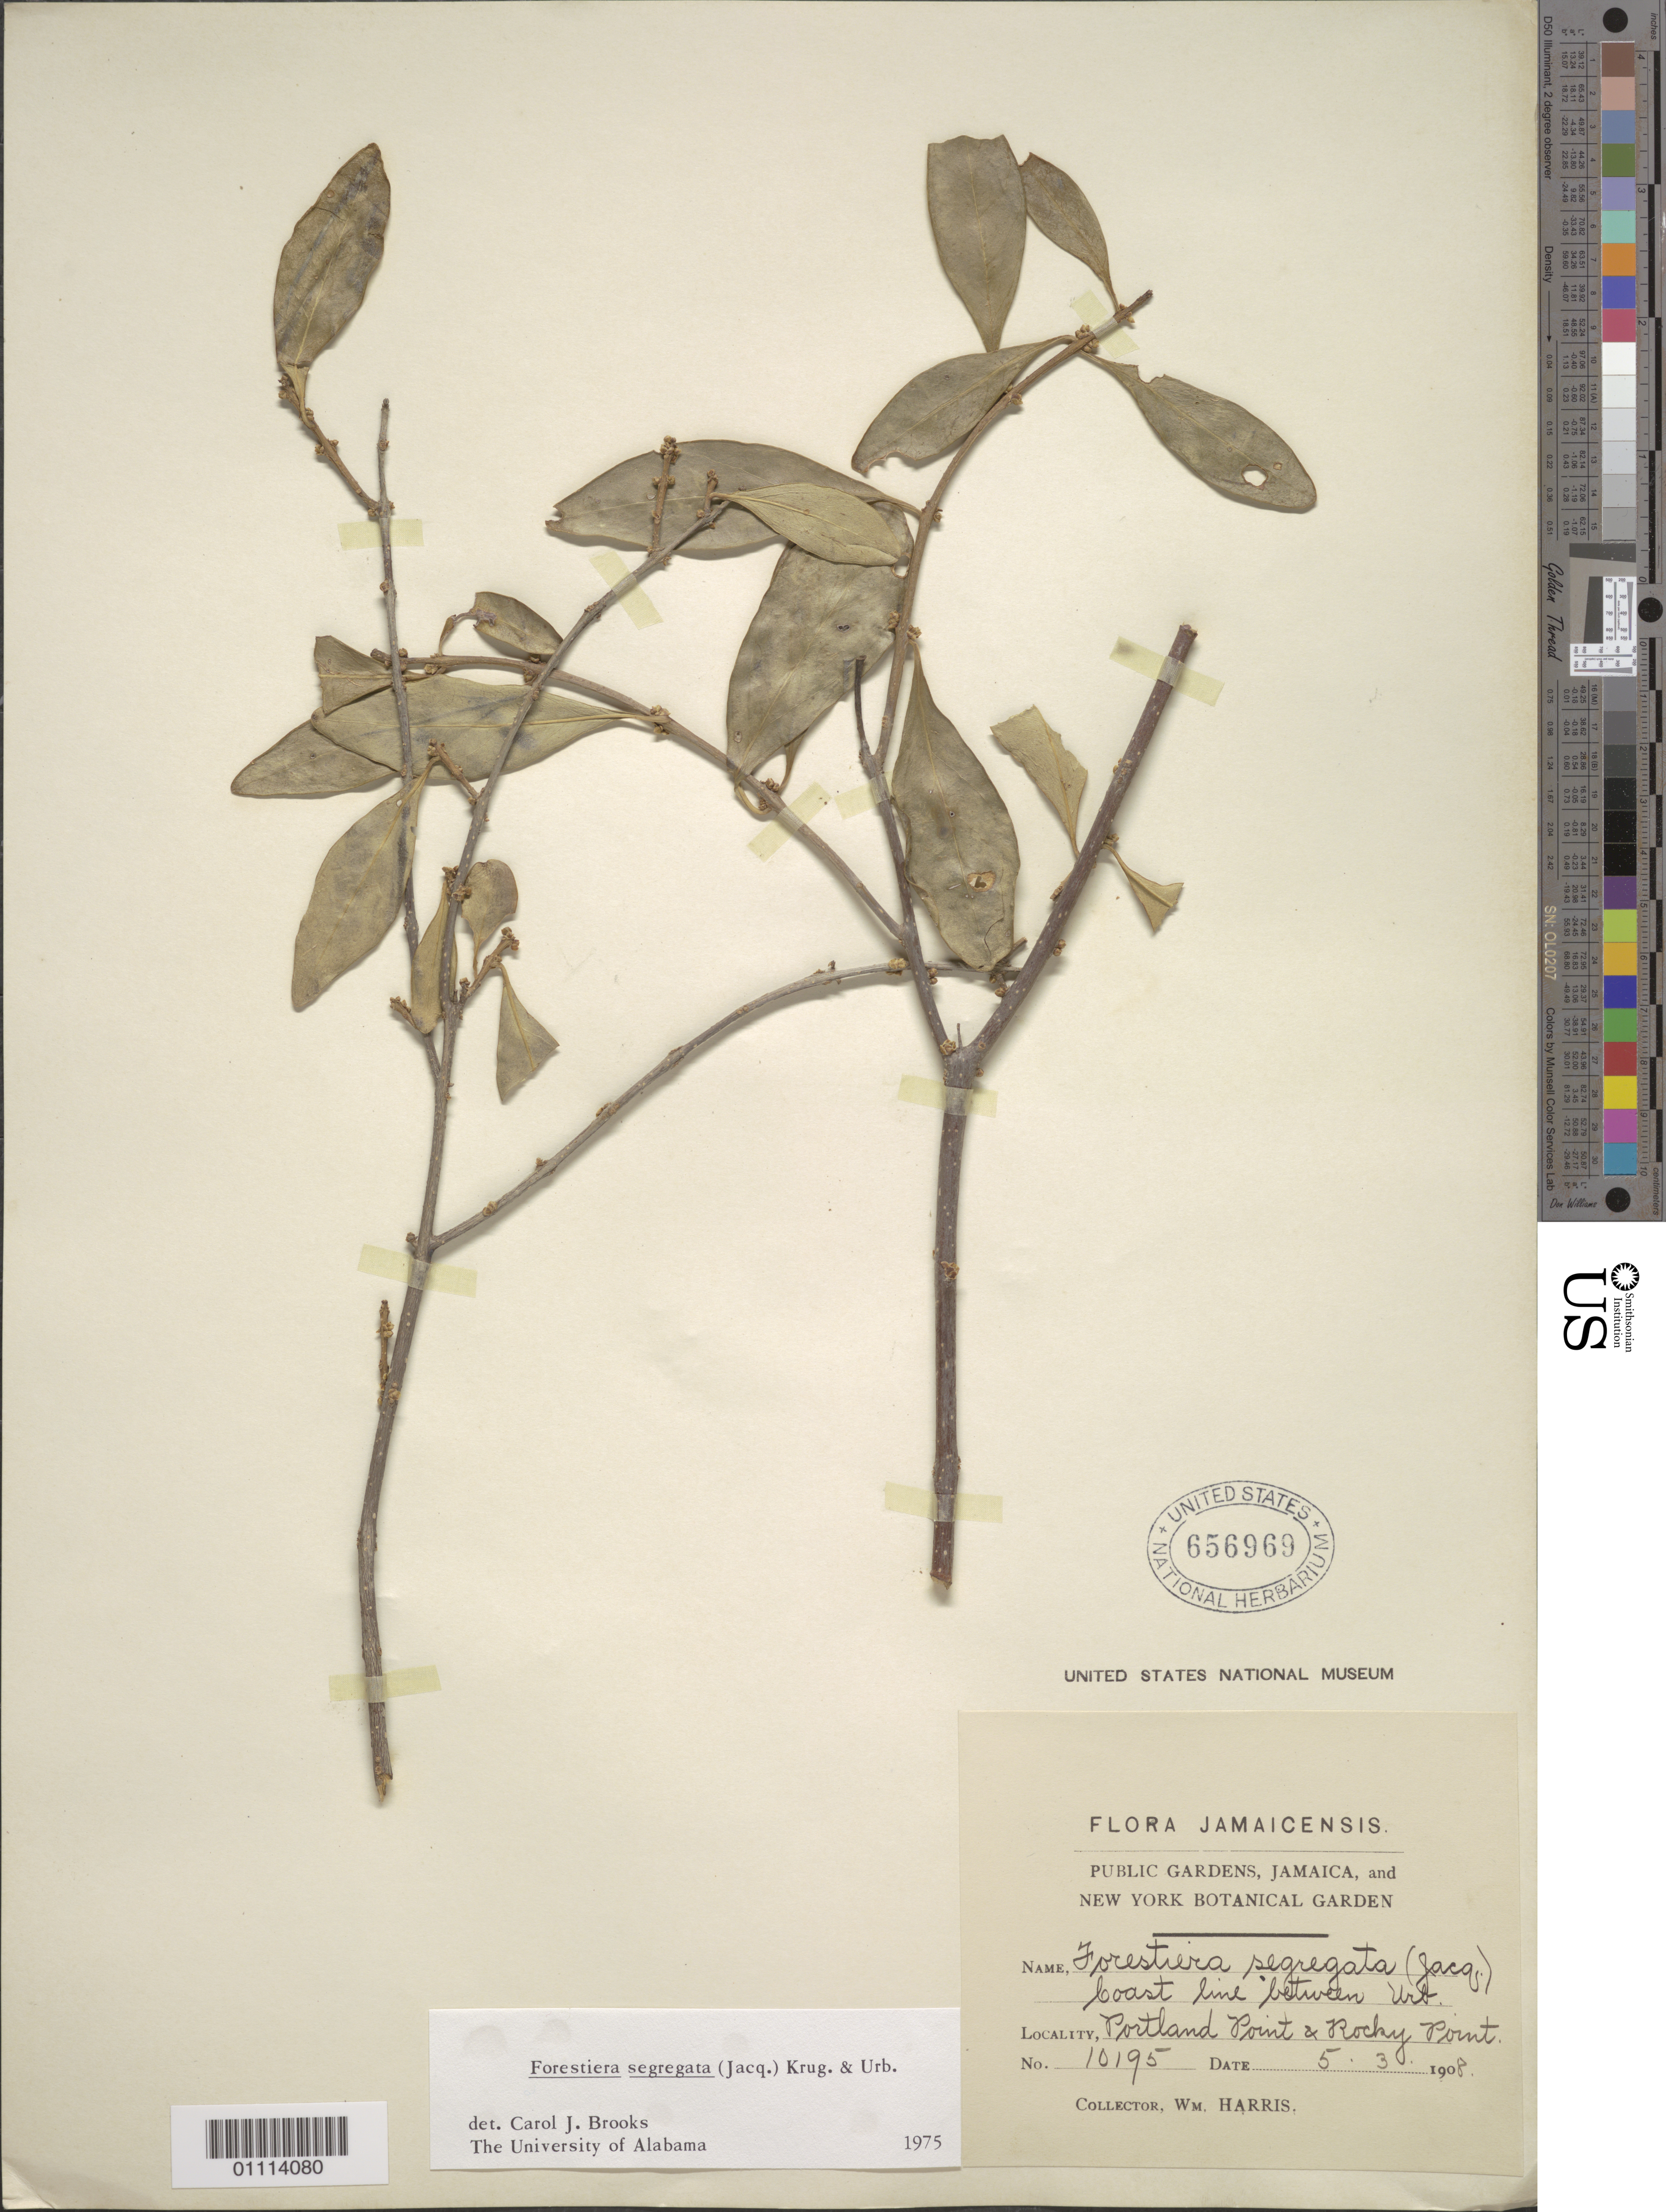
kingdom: Plantae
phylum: Tracheophyta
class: Magnoliopsida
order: Lamiales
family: Oleaceae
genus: Forestiera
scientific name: Forestiera segregata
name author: (Jacq.) Krug & Urb.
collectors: W. Harris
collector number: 10195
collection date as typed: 05 Mar 1908 or 03 May 1908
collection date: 1908-03-05 or 1908-05-03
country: Jamaica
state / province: Clarendon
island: Jamaica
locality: Portland Point & Rocky Point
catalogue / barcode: US 656969